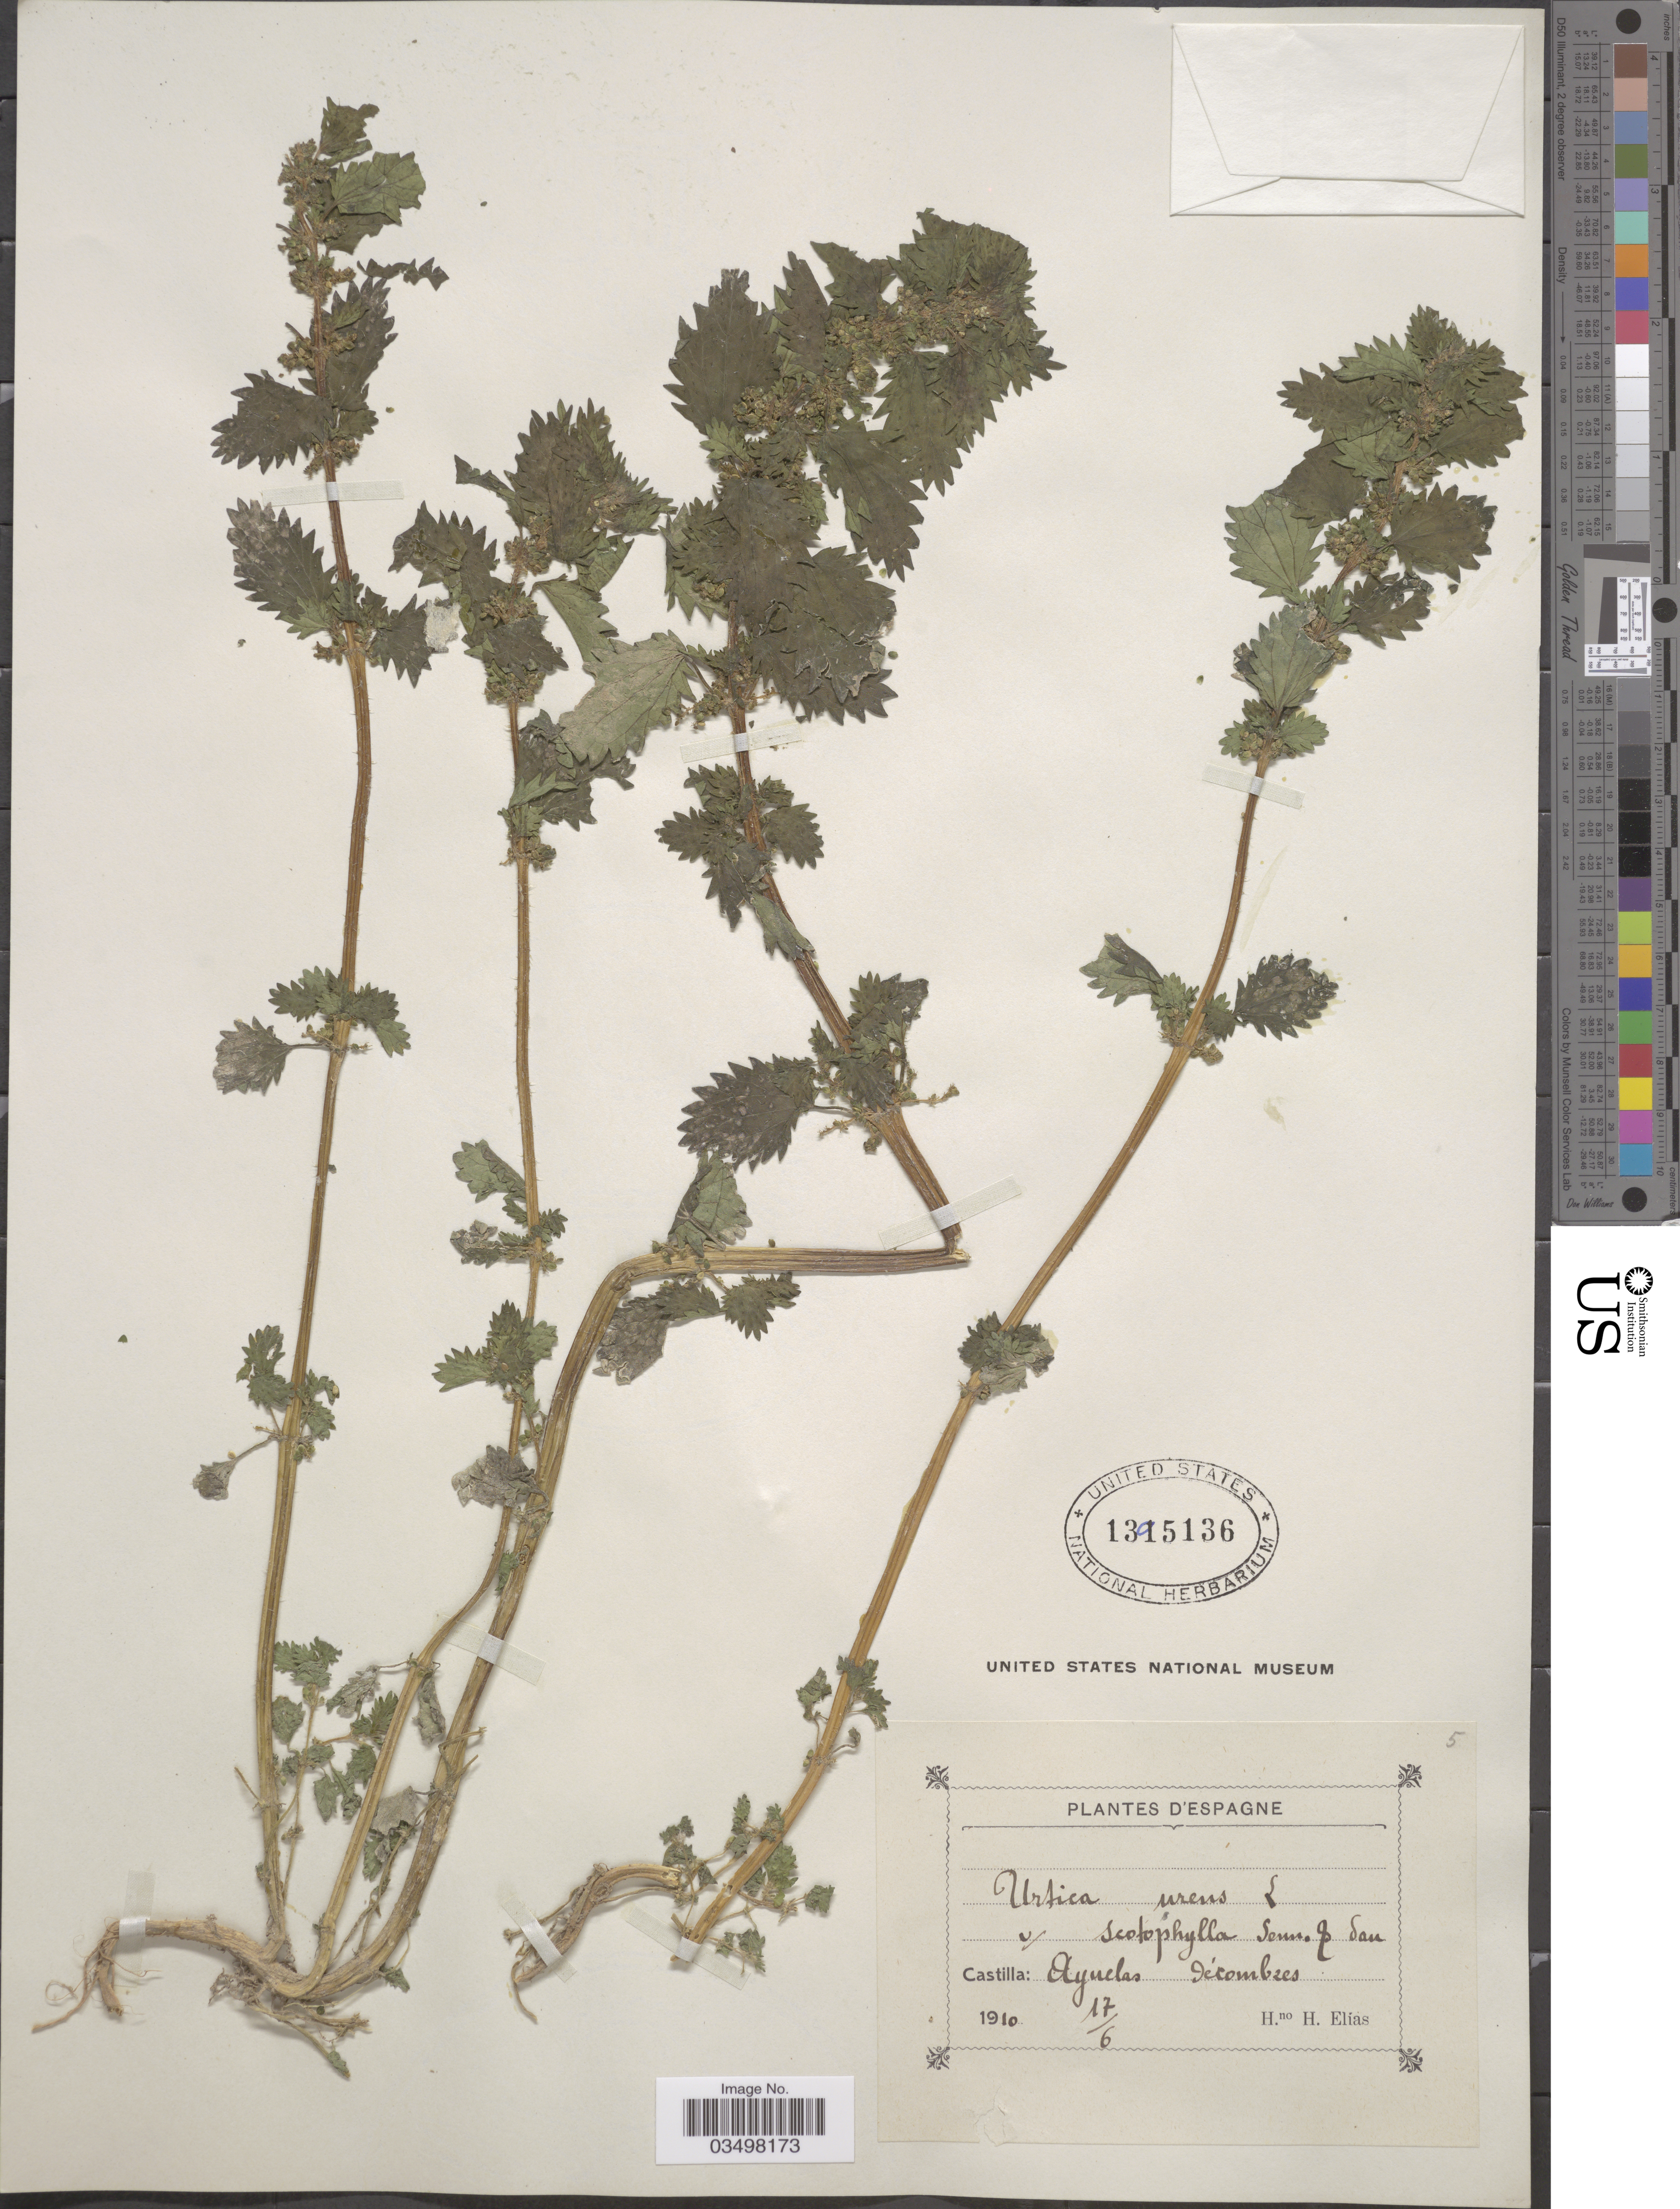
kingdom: Plantae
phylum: Tracheophyta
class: Magnoliopsida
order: Rosales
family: Urticaceae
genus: Urtica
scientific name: Urtica urens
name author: L.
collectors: Bro. Elias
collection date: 1910-06-17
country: Spain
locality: Espagne. Castilla: Ayuelas Décombres.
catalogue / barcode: US 1395136